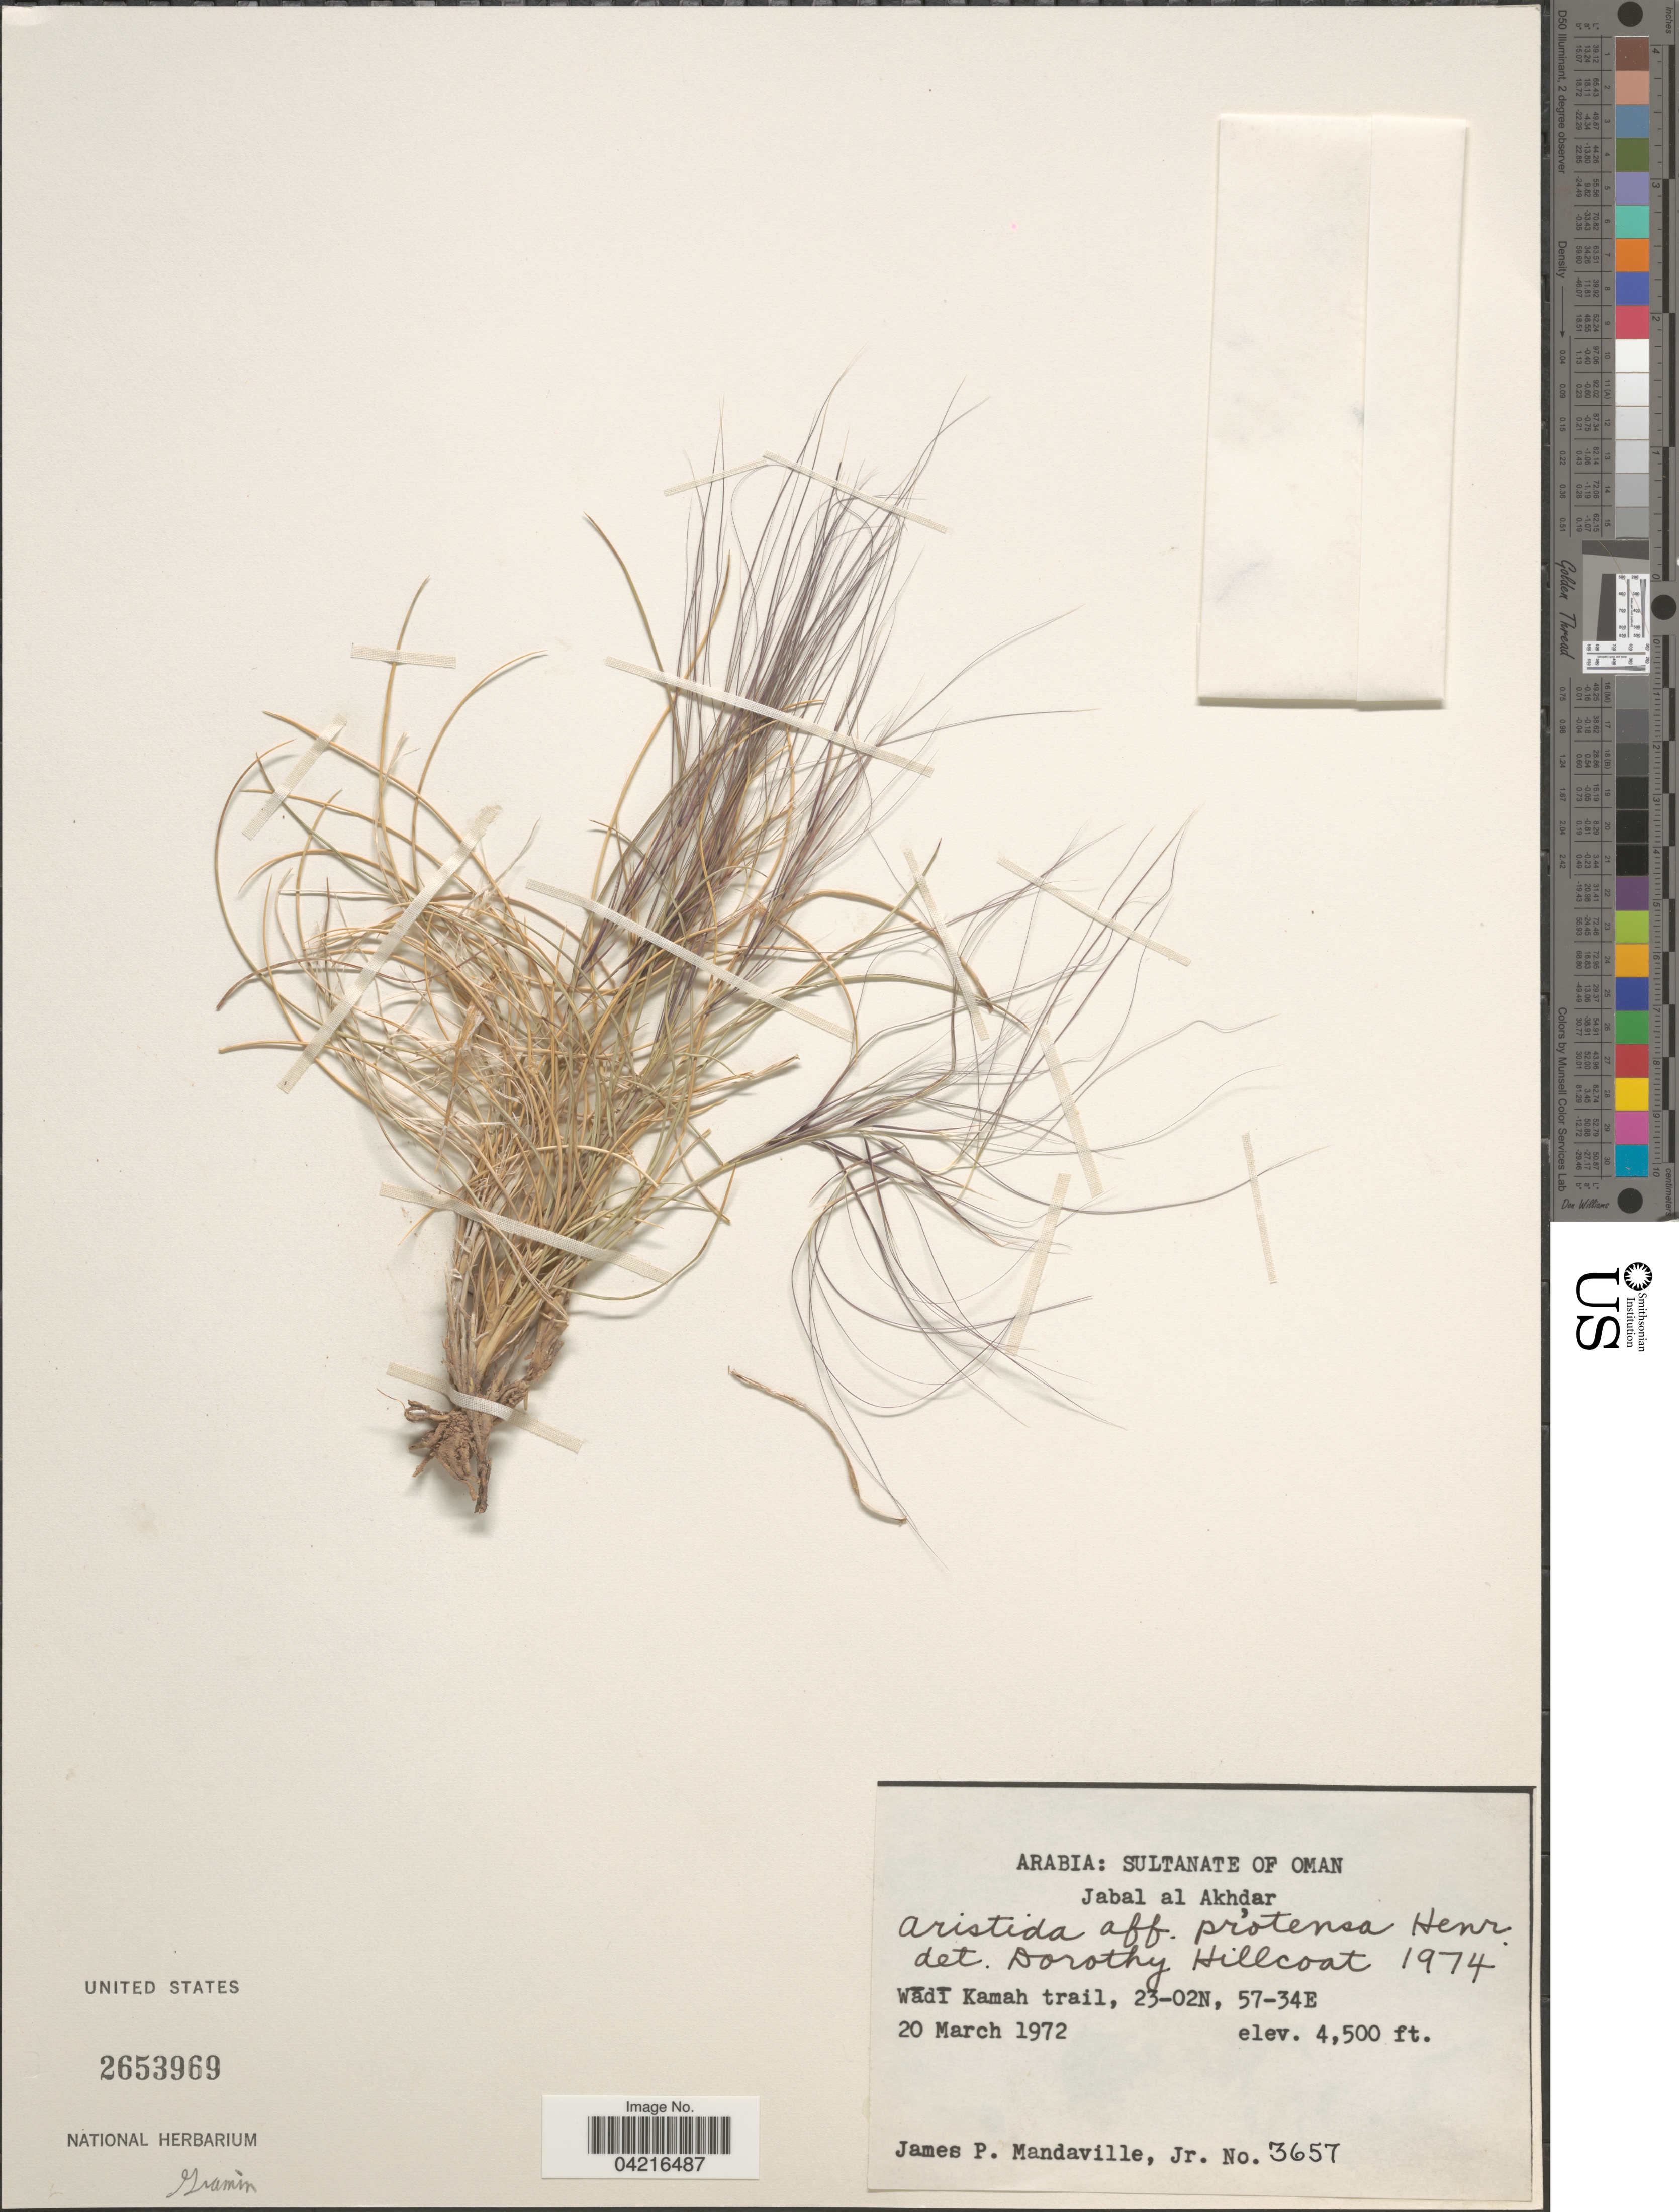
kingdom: Plantae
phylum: Tracheophyta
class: Liliopsida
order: Poales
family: Poaceae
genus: Aristida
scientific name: Aristida protensa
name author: Henr.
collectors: J. Mandaville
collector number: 3657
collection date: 1972-03-20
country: Oman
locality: Arabia: Sultanate Of Oman. Wadi Kamah trail.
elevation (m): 1372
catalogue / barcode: US 2653969